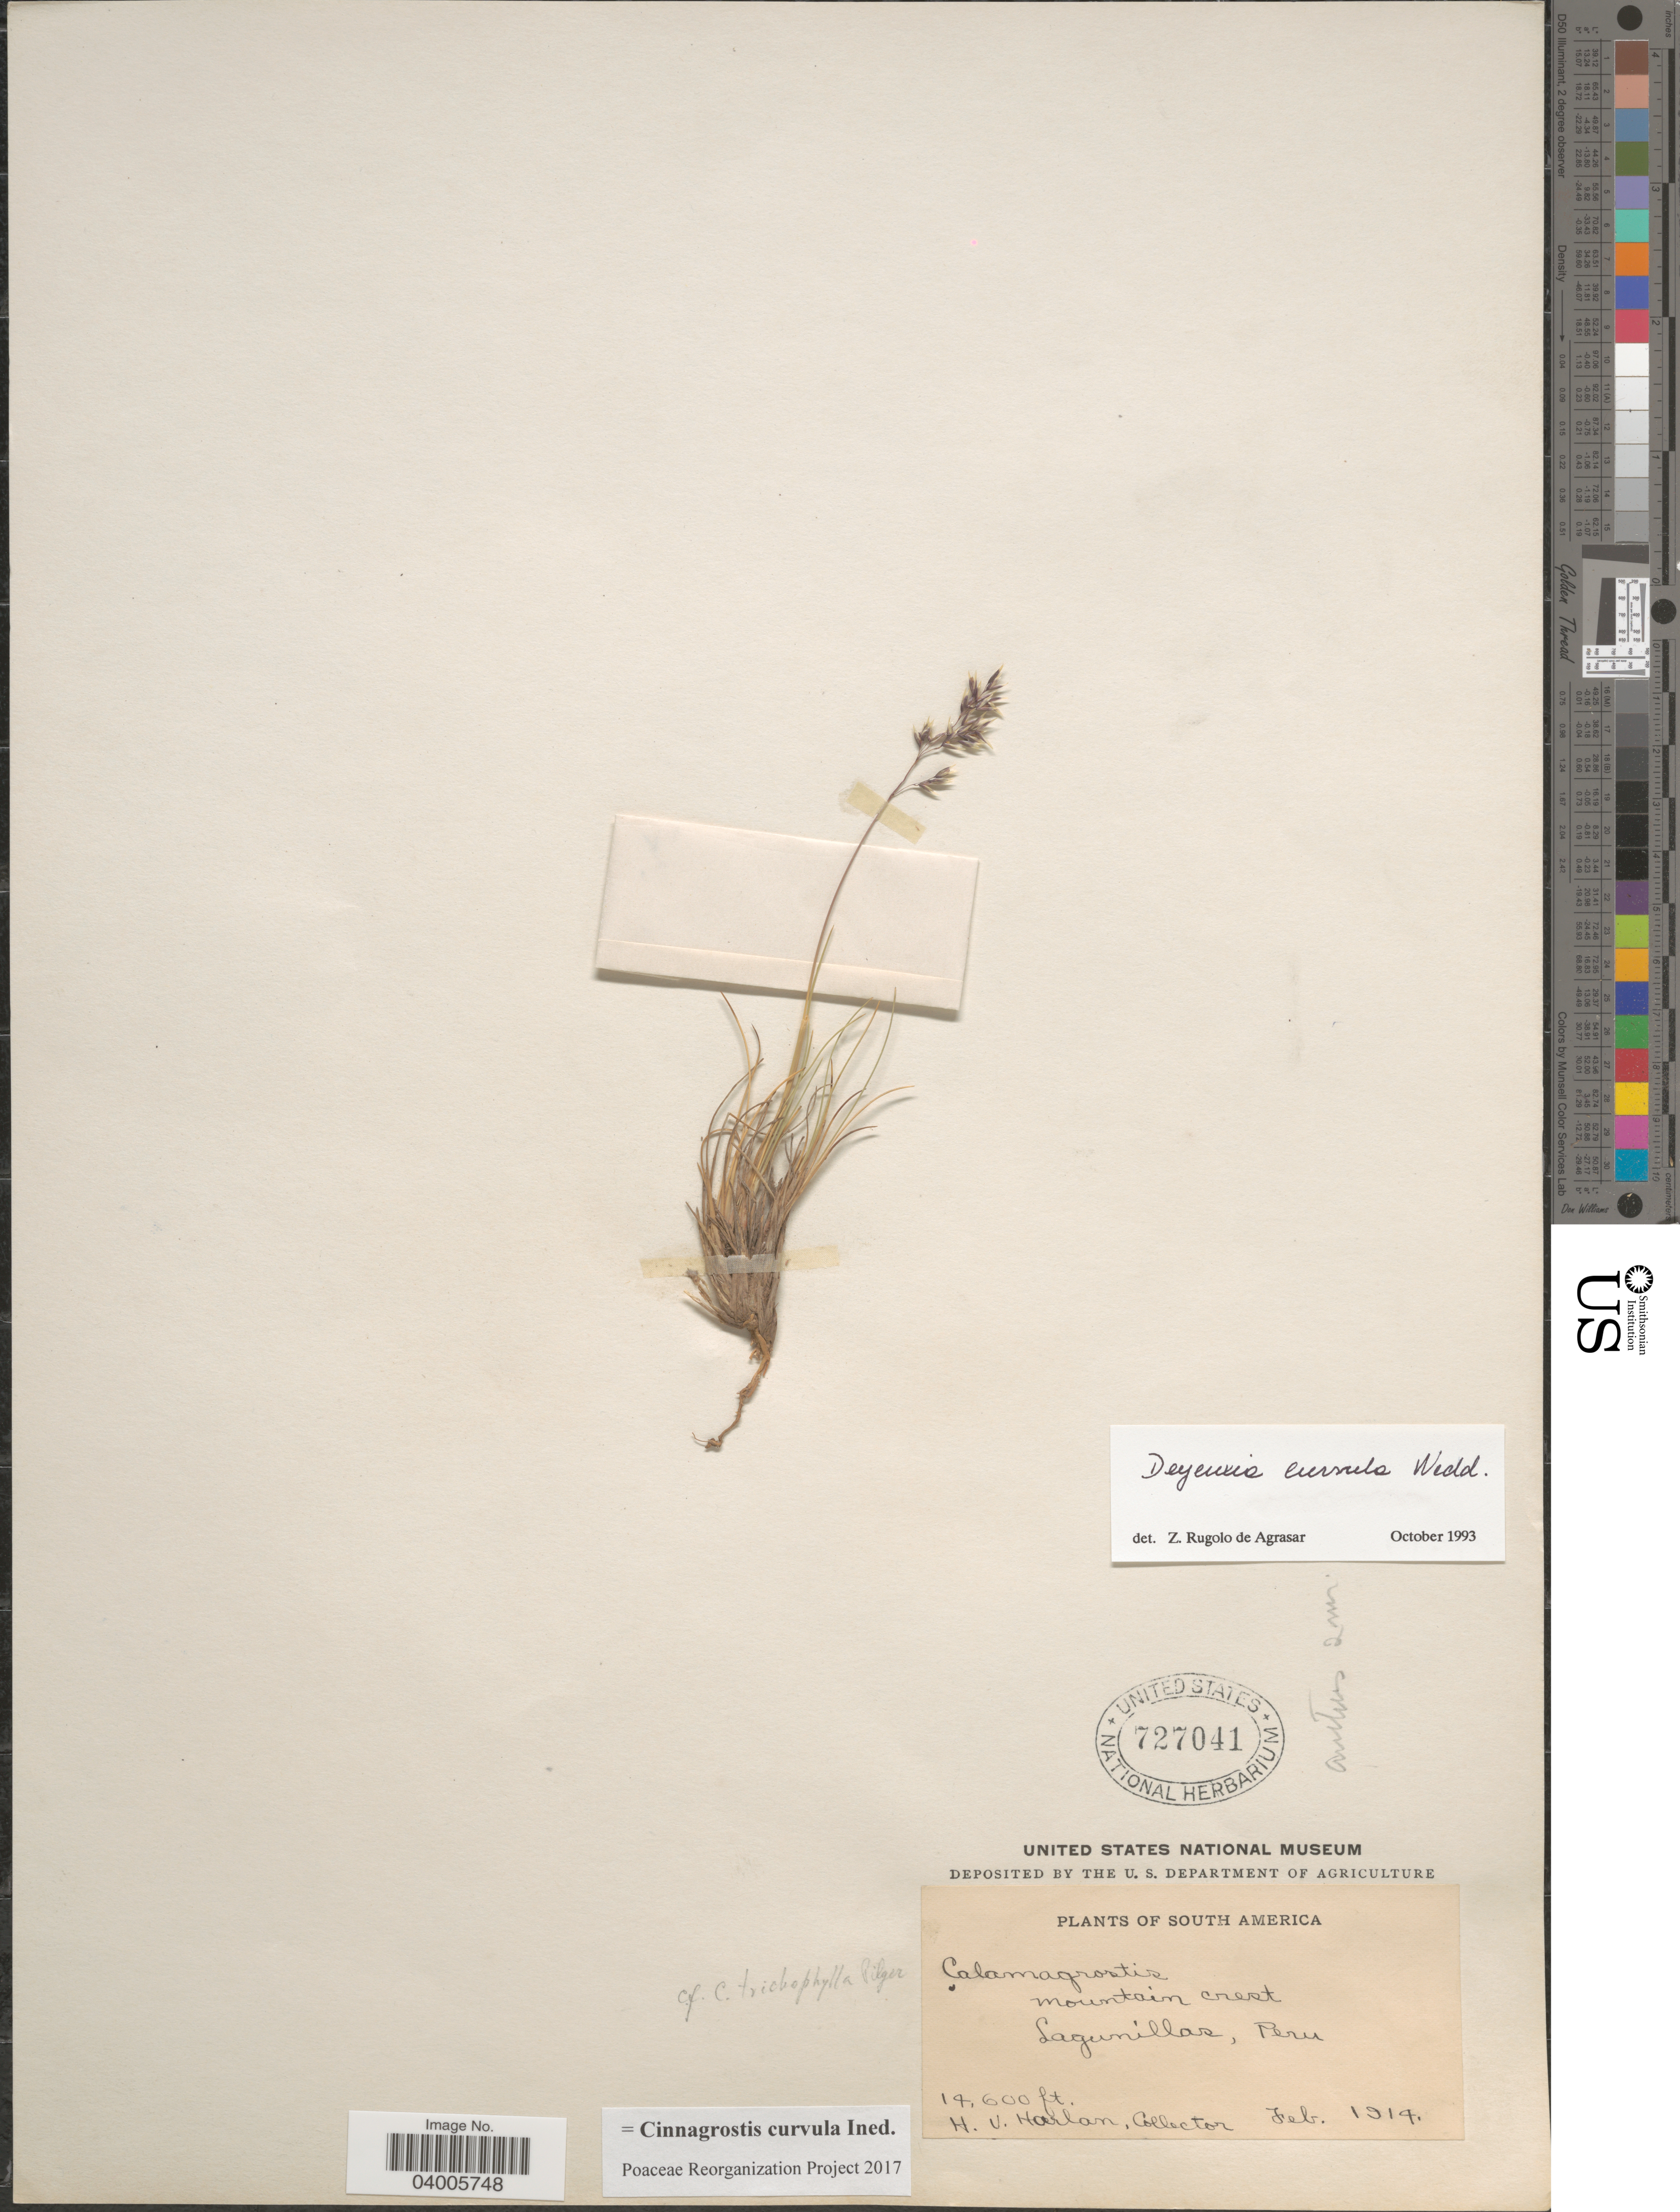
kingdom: Plantae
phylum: Tracheophyta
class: Liliopsida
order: Poales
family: Poaceae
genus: Cinnagrostis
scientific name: Cinnagrostis curvula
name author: (Wedd.) P.M. Peterson et al.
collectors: H. Harlan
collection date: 1914-02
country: Peru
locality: Mountain crest. Lagunillas.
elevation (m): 4450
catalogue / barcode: US 727041